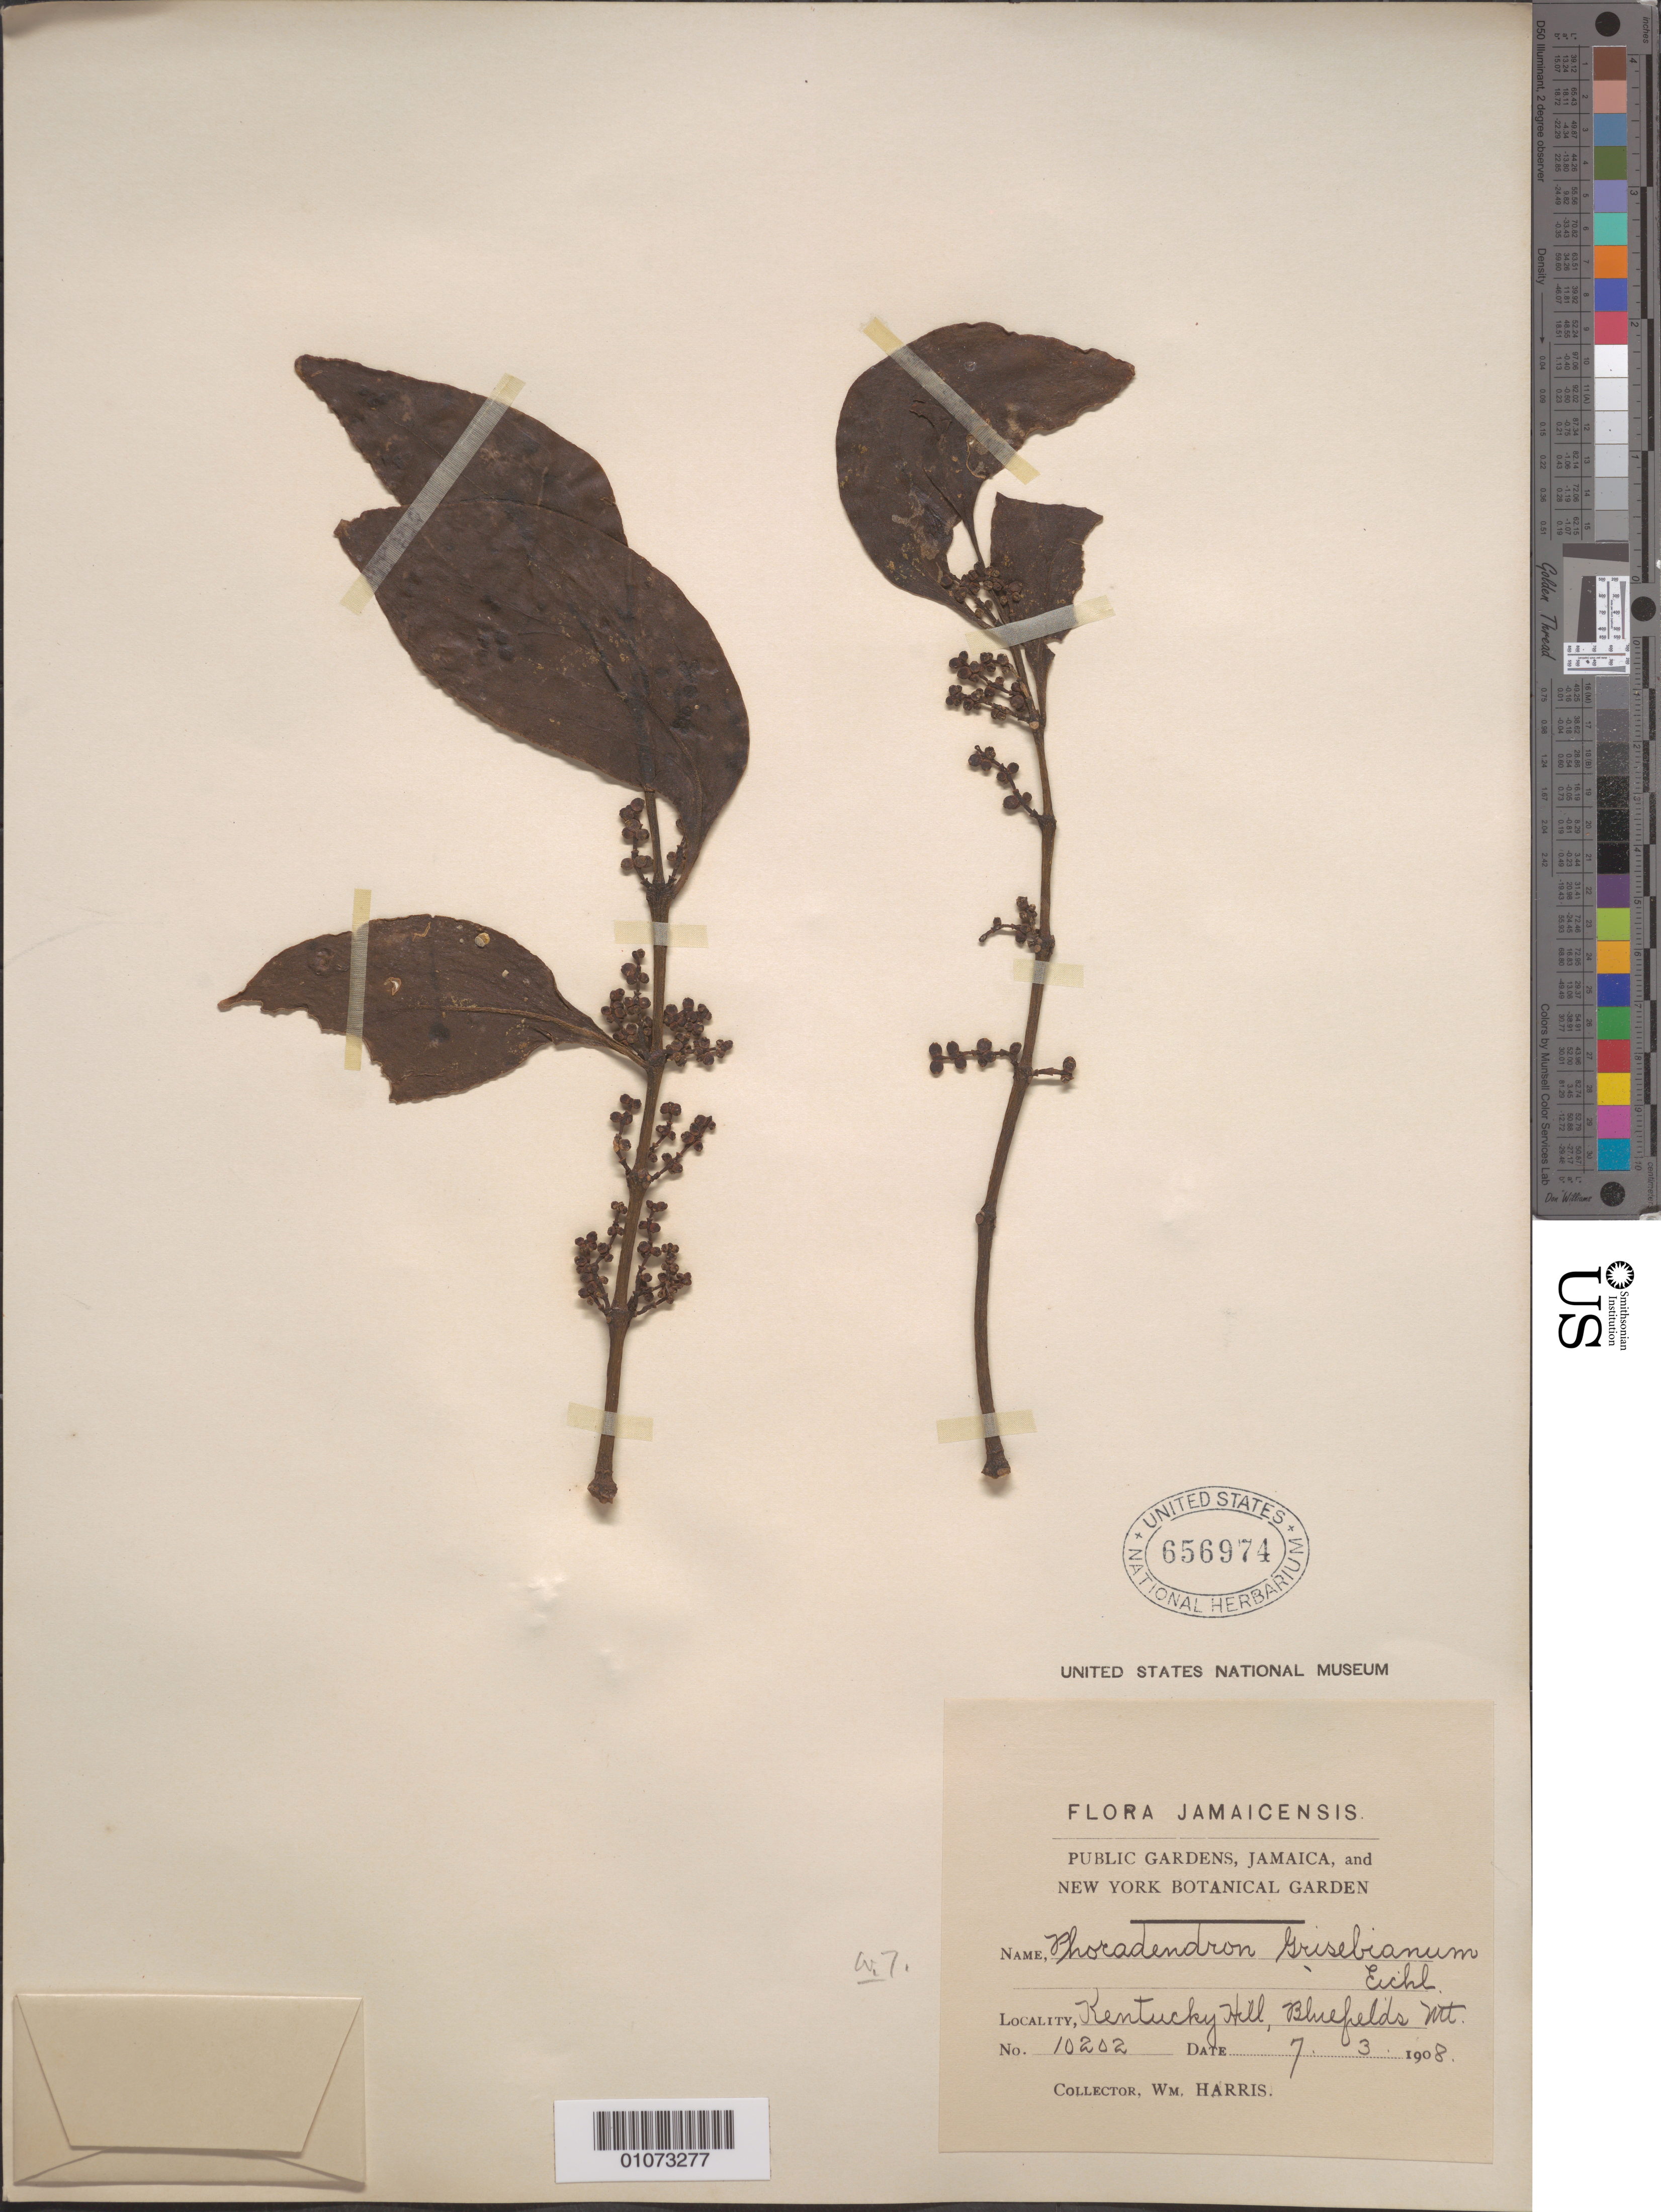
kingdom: Plantae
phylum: Tracheophyta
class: Magnoliopsida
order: Santalales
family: Viscaceae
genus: Phoradendron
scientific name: Phoradendron grisebachianum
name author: Eichler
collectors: W. Harris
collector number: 10202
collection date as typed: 07 Mar 1908 or 03 Jul 1908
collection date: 1908-03-07 or 1908-07-03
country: Jamaica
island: Jamaica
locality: Kentucky Hill, Mluefields Mt.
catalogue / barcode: US 65974